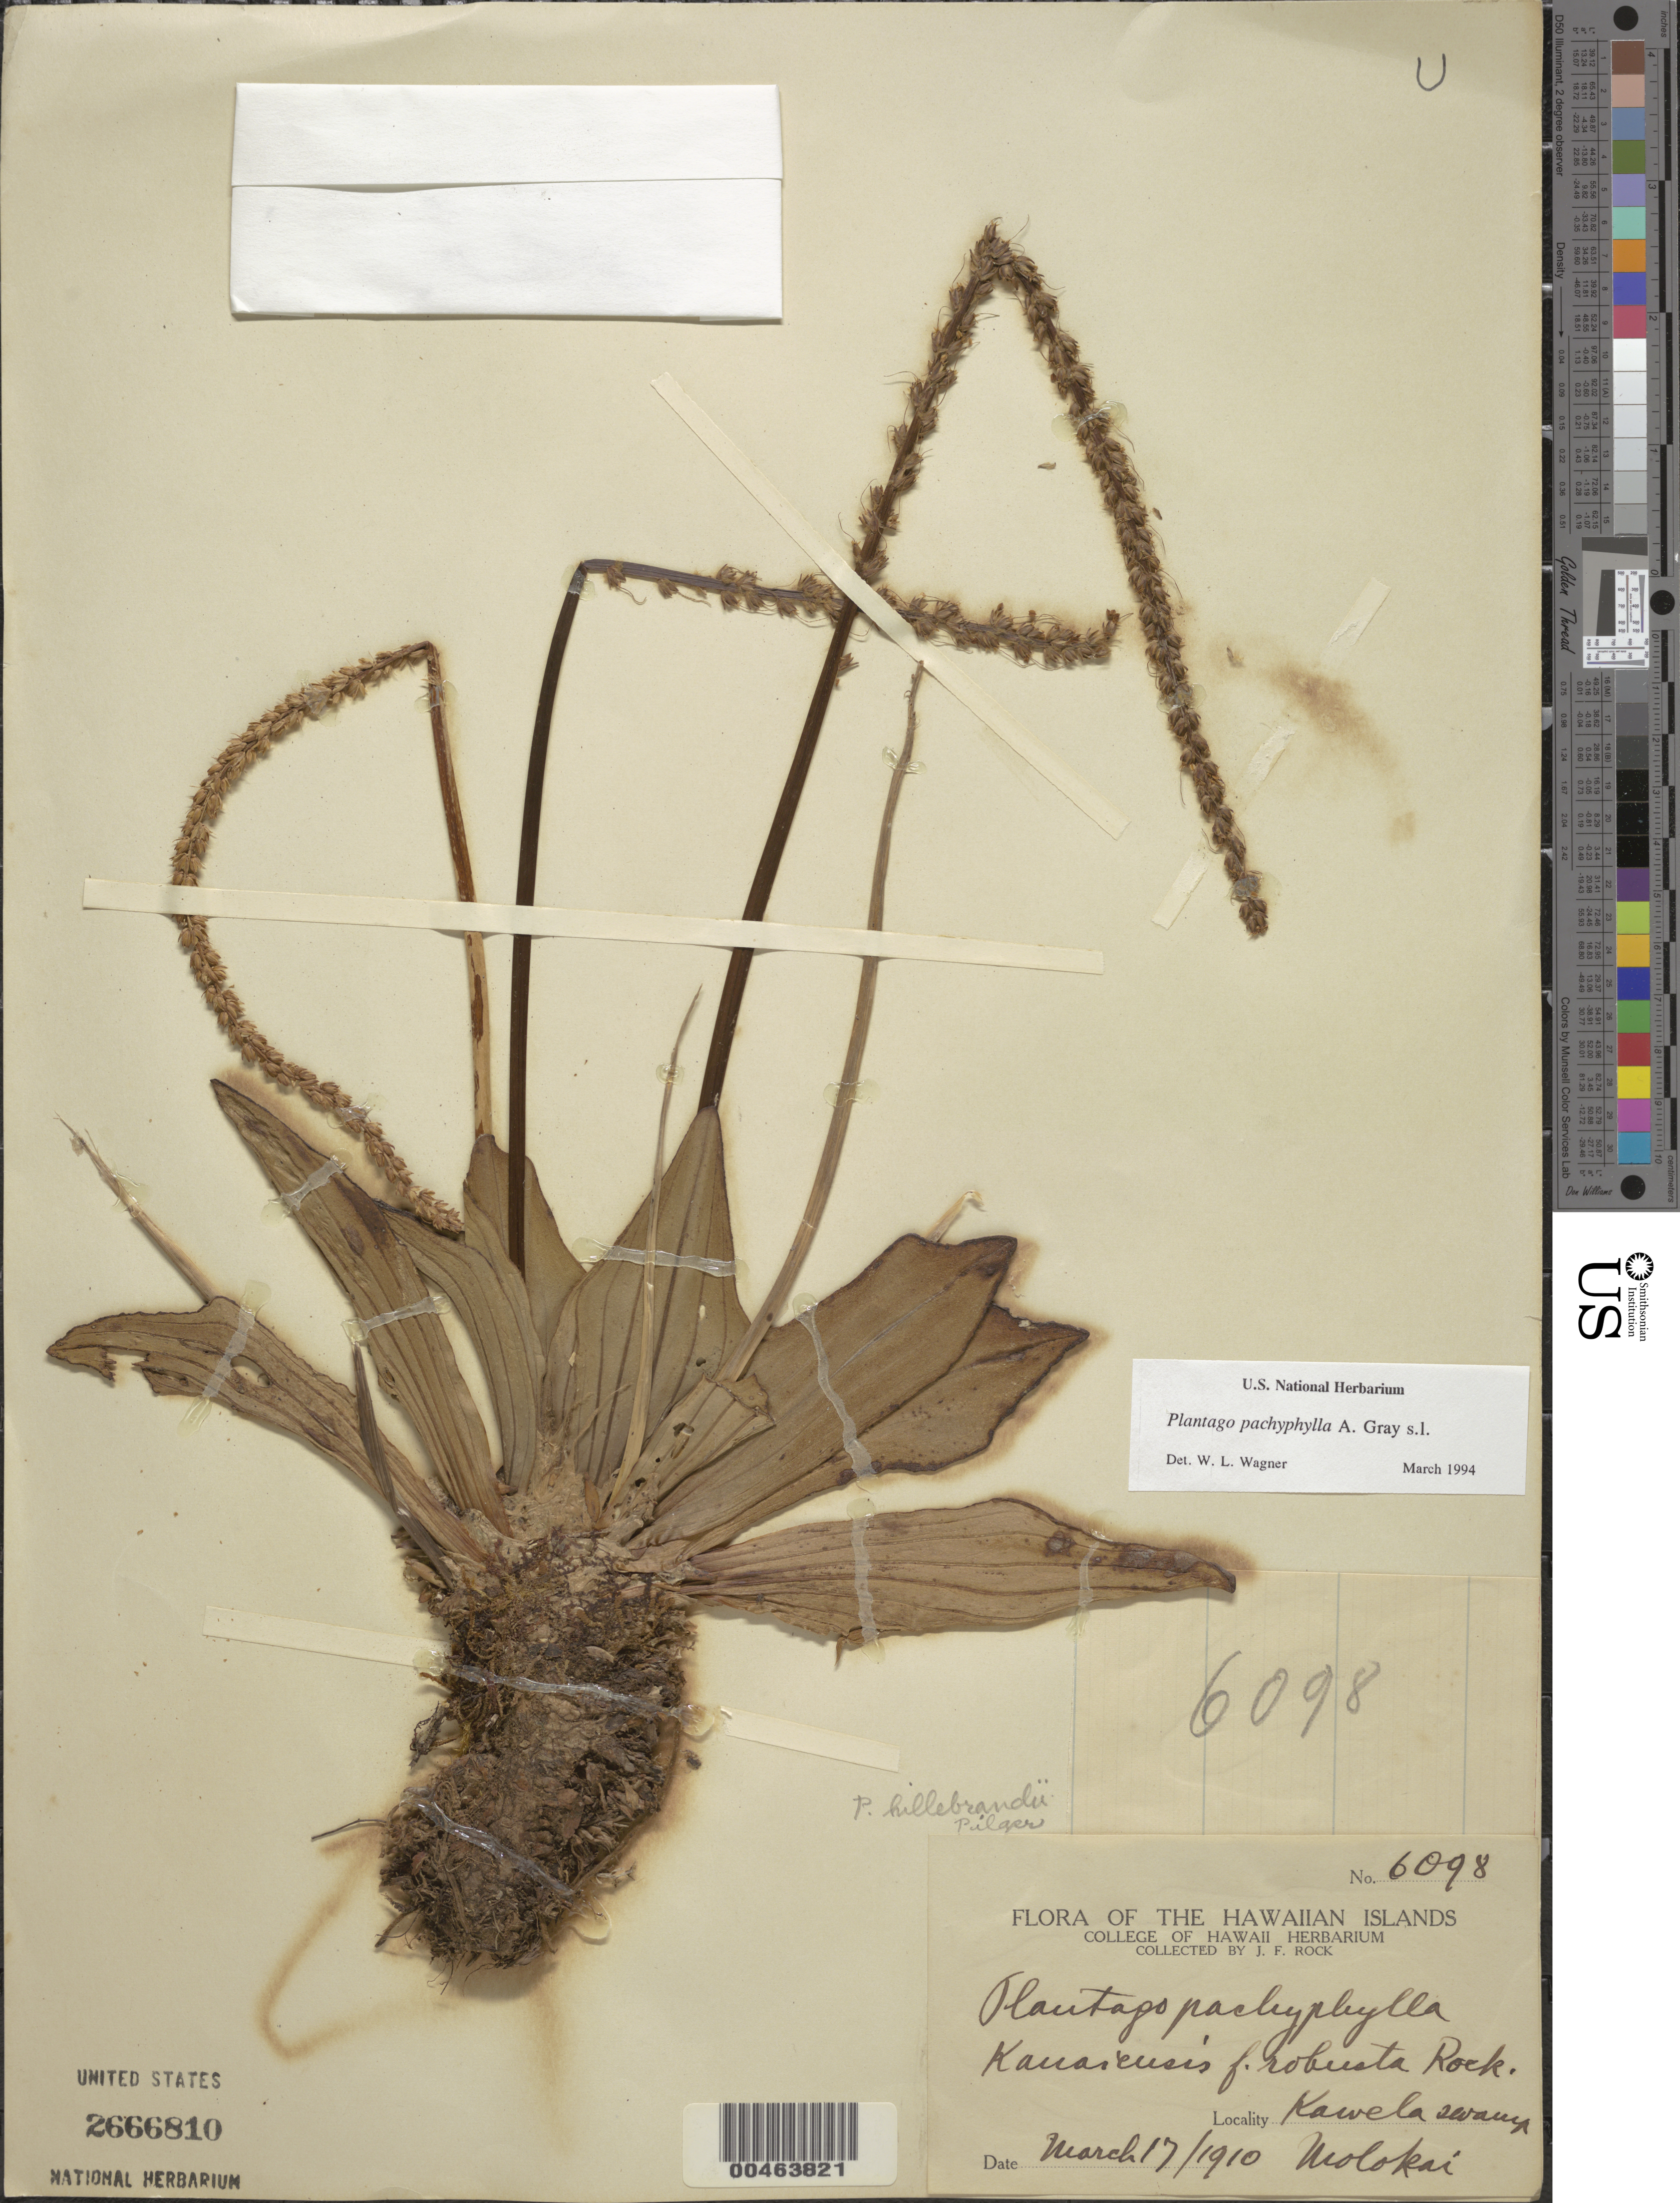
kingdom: Plantae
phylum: Tracheophyta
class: Magnoliopsida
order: Lamiales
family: Plantaginaceae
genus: Plantago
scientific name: Plantago pachyphylla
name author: A. Gray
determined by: Wagner, W. L., (BOT), Smithsonian Institution - National Museum of Natural History (UNITED STATES)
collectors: J. F. Rock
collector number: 6098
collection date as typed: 17 Mar 1910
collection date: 1910-03-17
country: United States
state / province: Hawaii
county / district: Maui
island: Moloka'i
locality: Kawela swamp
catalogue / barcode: US 2666810